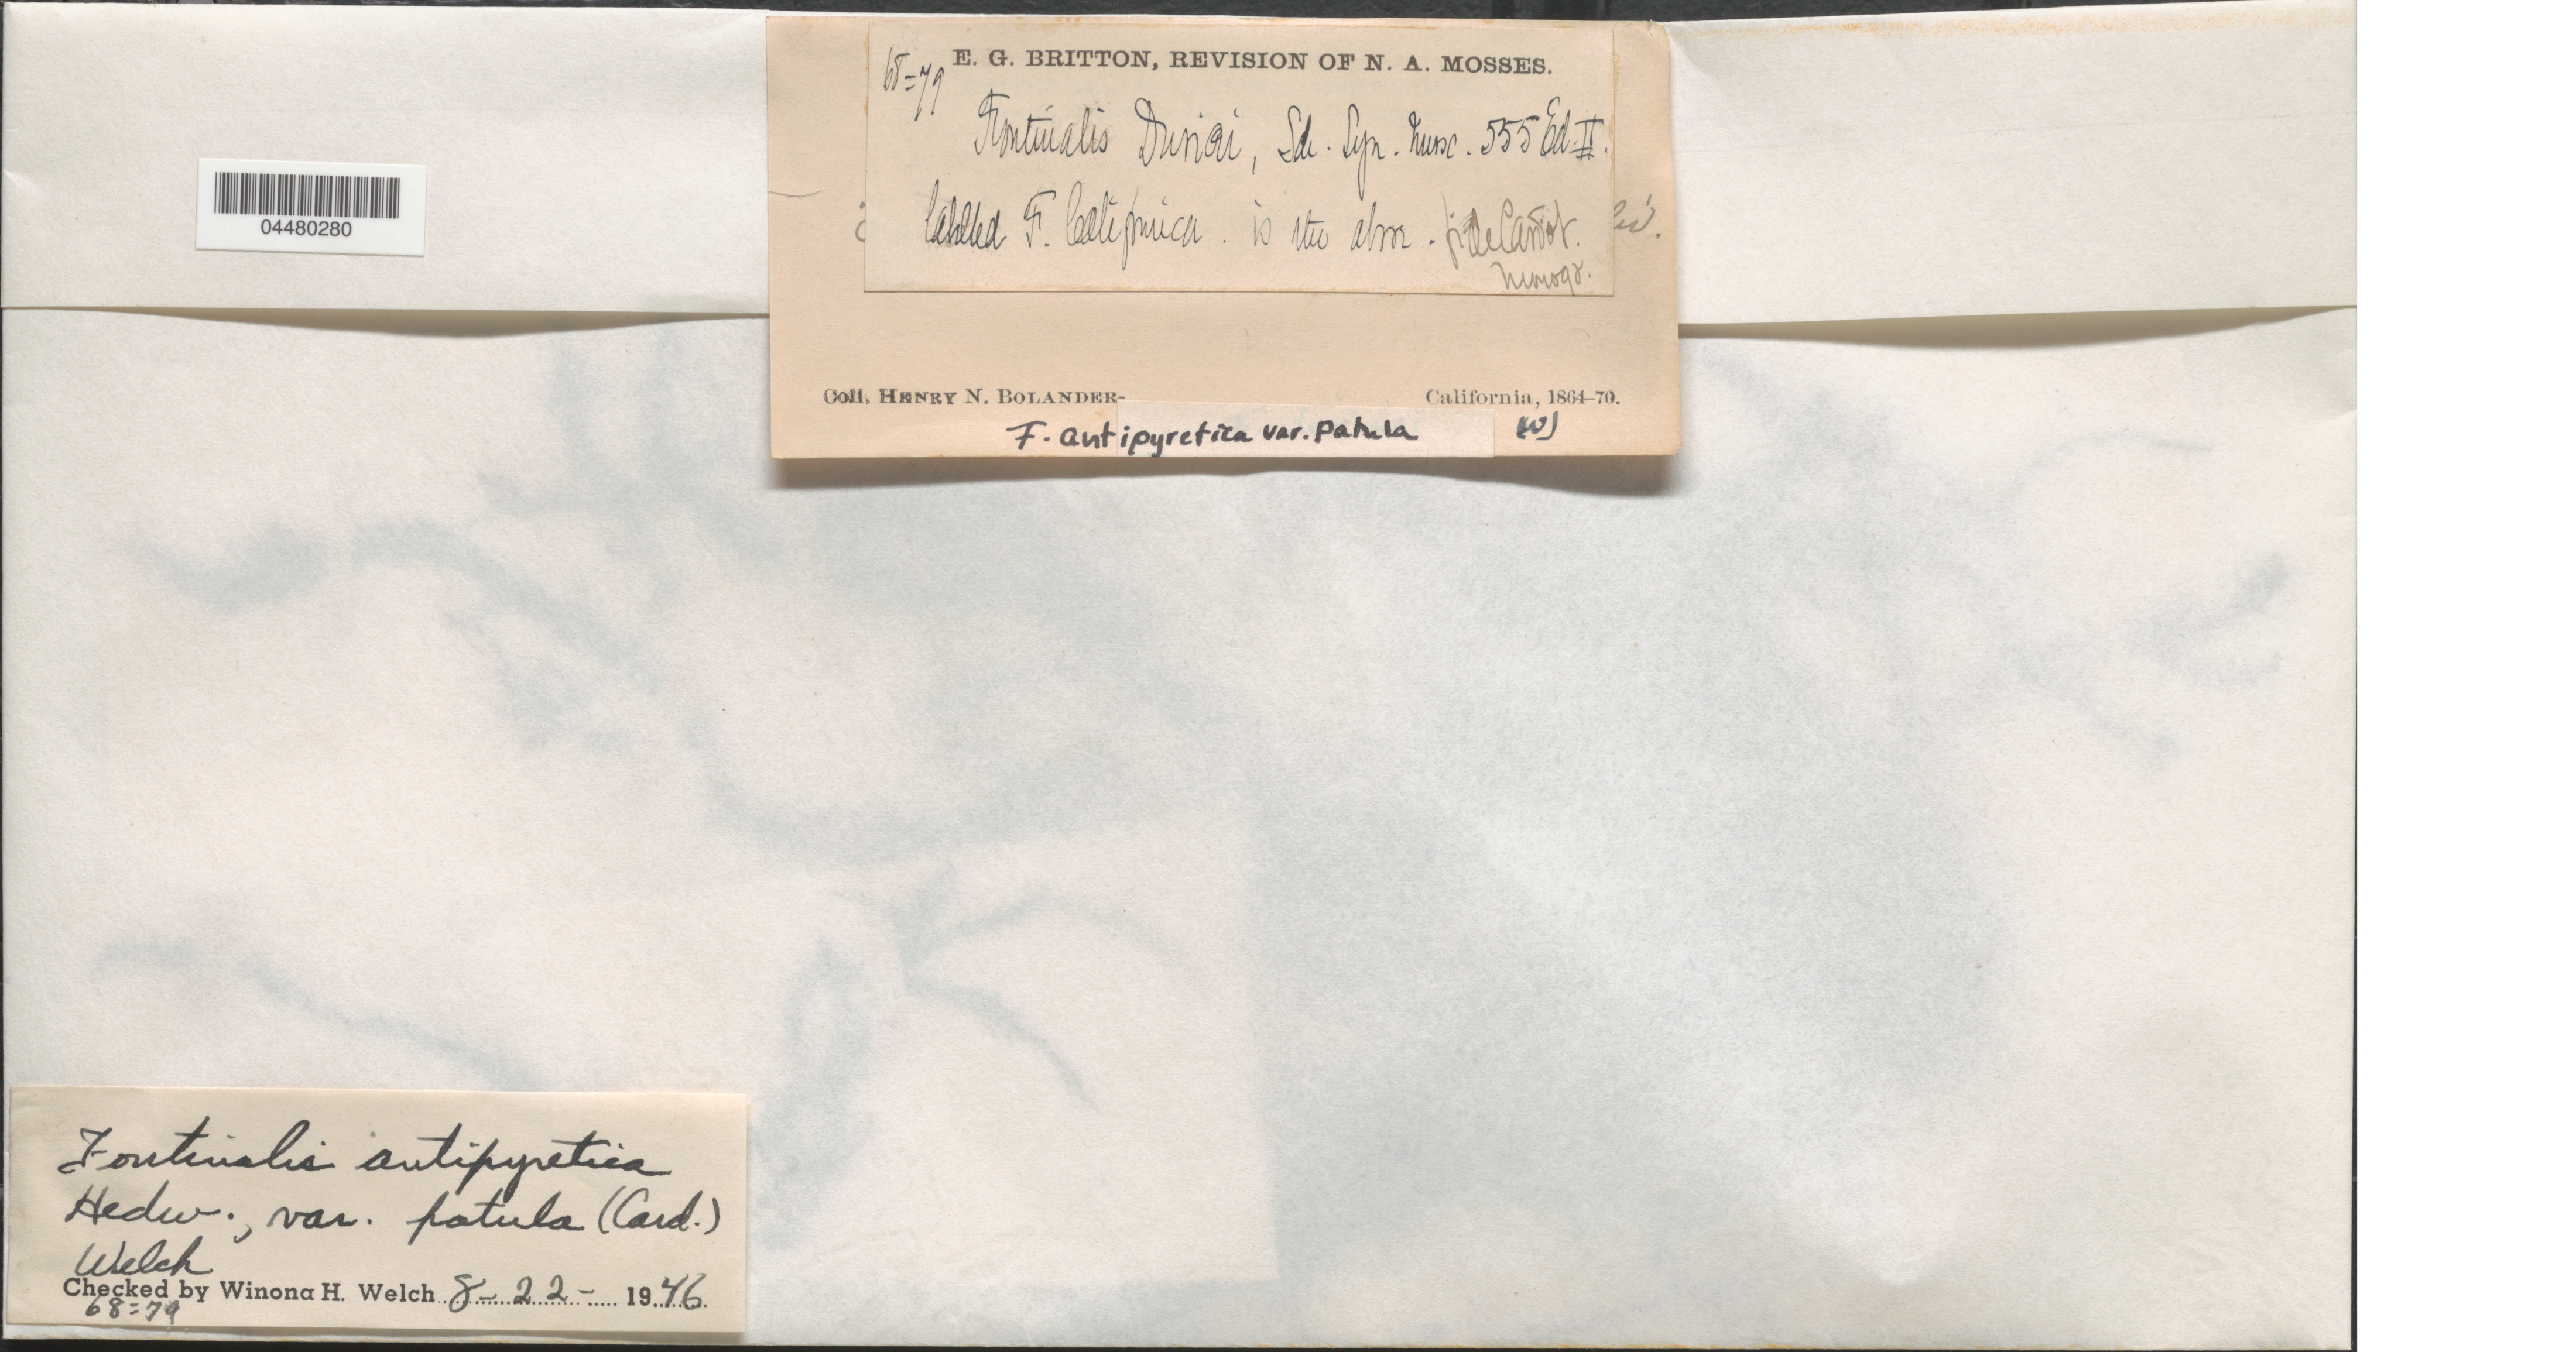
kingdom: Plantae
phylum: Bryophyta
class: Bryopsida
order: Hypnales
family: Fontinalaceae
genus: Fontinalis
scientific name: Fontinalis antipyretica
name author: Hedw.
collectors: H. Bolander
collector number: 68=79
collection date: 1864/1870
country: United States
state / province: California